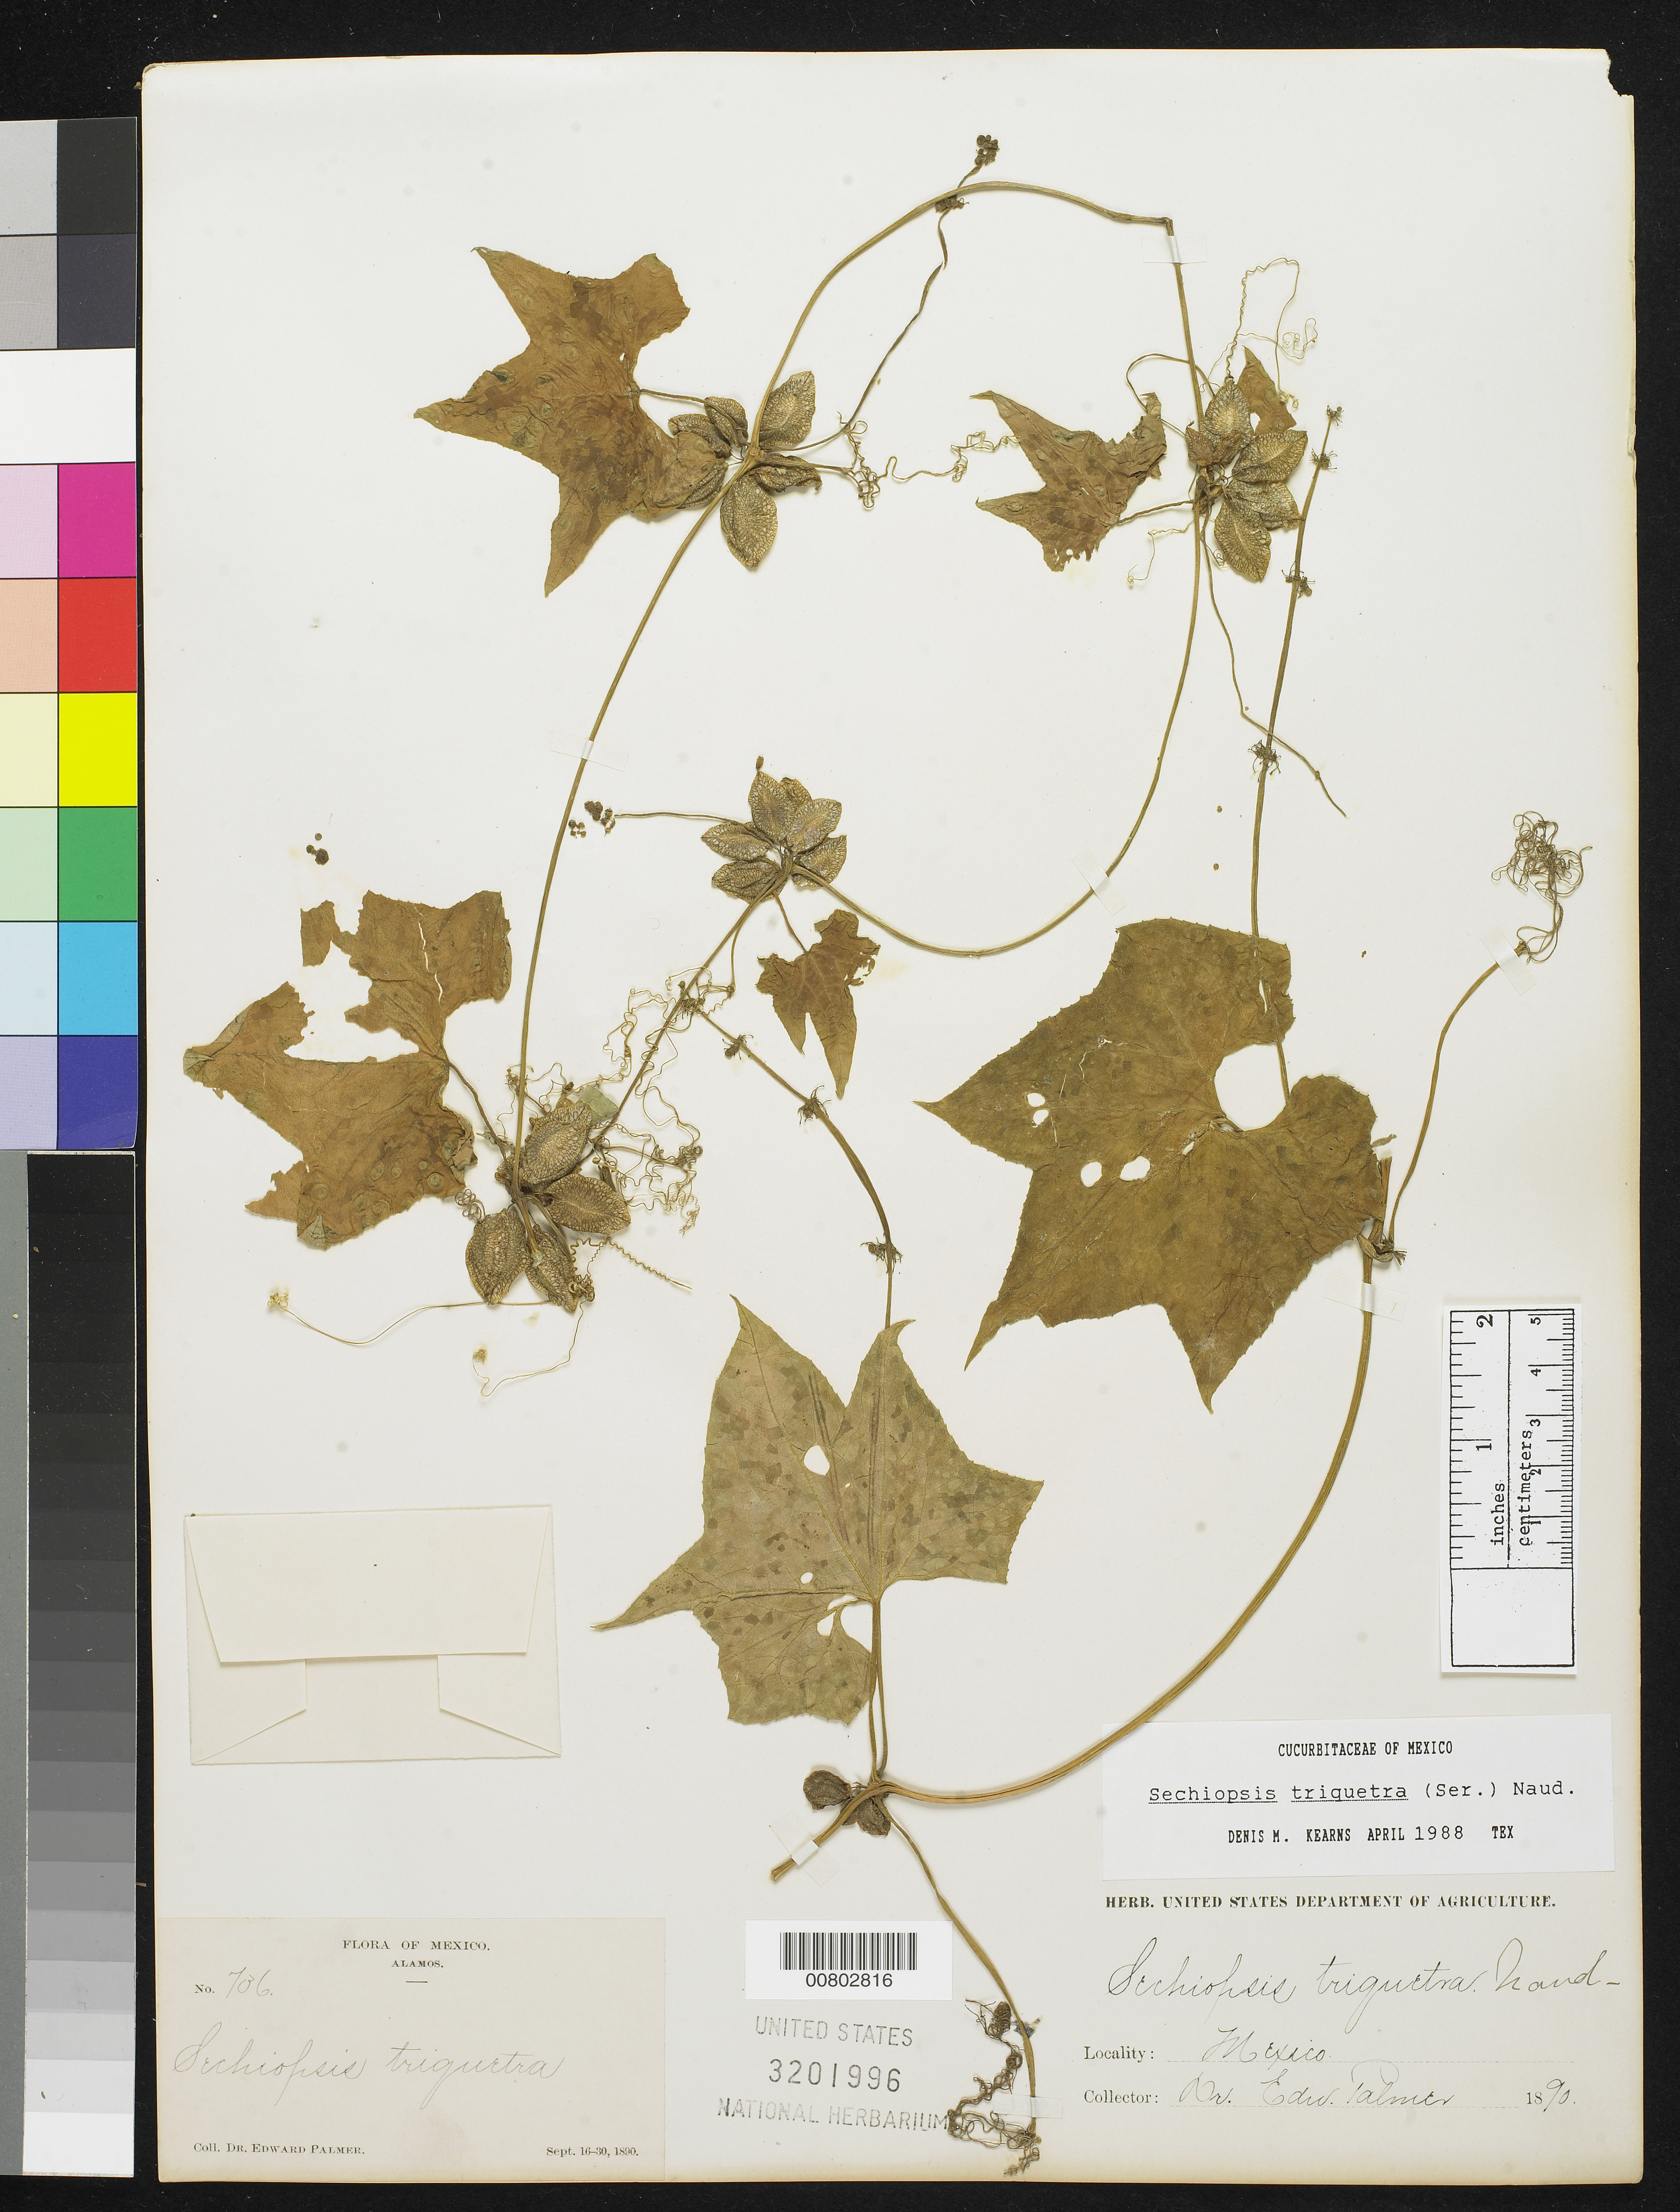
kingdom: Plantae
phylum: Tracheophyta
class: Magnoliopsida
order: Cucurbitales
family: Cucurbitaceae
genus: Sechiopsis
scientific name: Sechiopsis triqueter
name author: (Ser.) Naudin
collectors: E. Palmer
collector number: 736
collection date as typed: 16 Sep 1890 to 30 Sep 1890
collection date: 1890-09-16/1890-09-30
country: Mexico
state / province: Sonora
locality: Alamos, Sonora.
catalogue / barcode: US 3201996